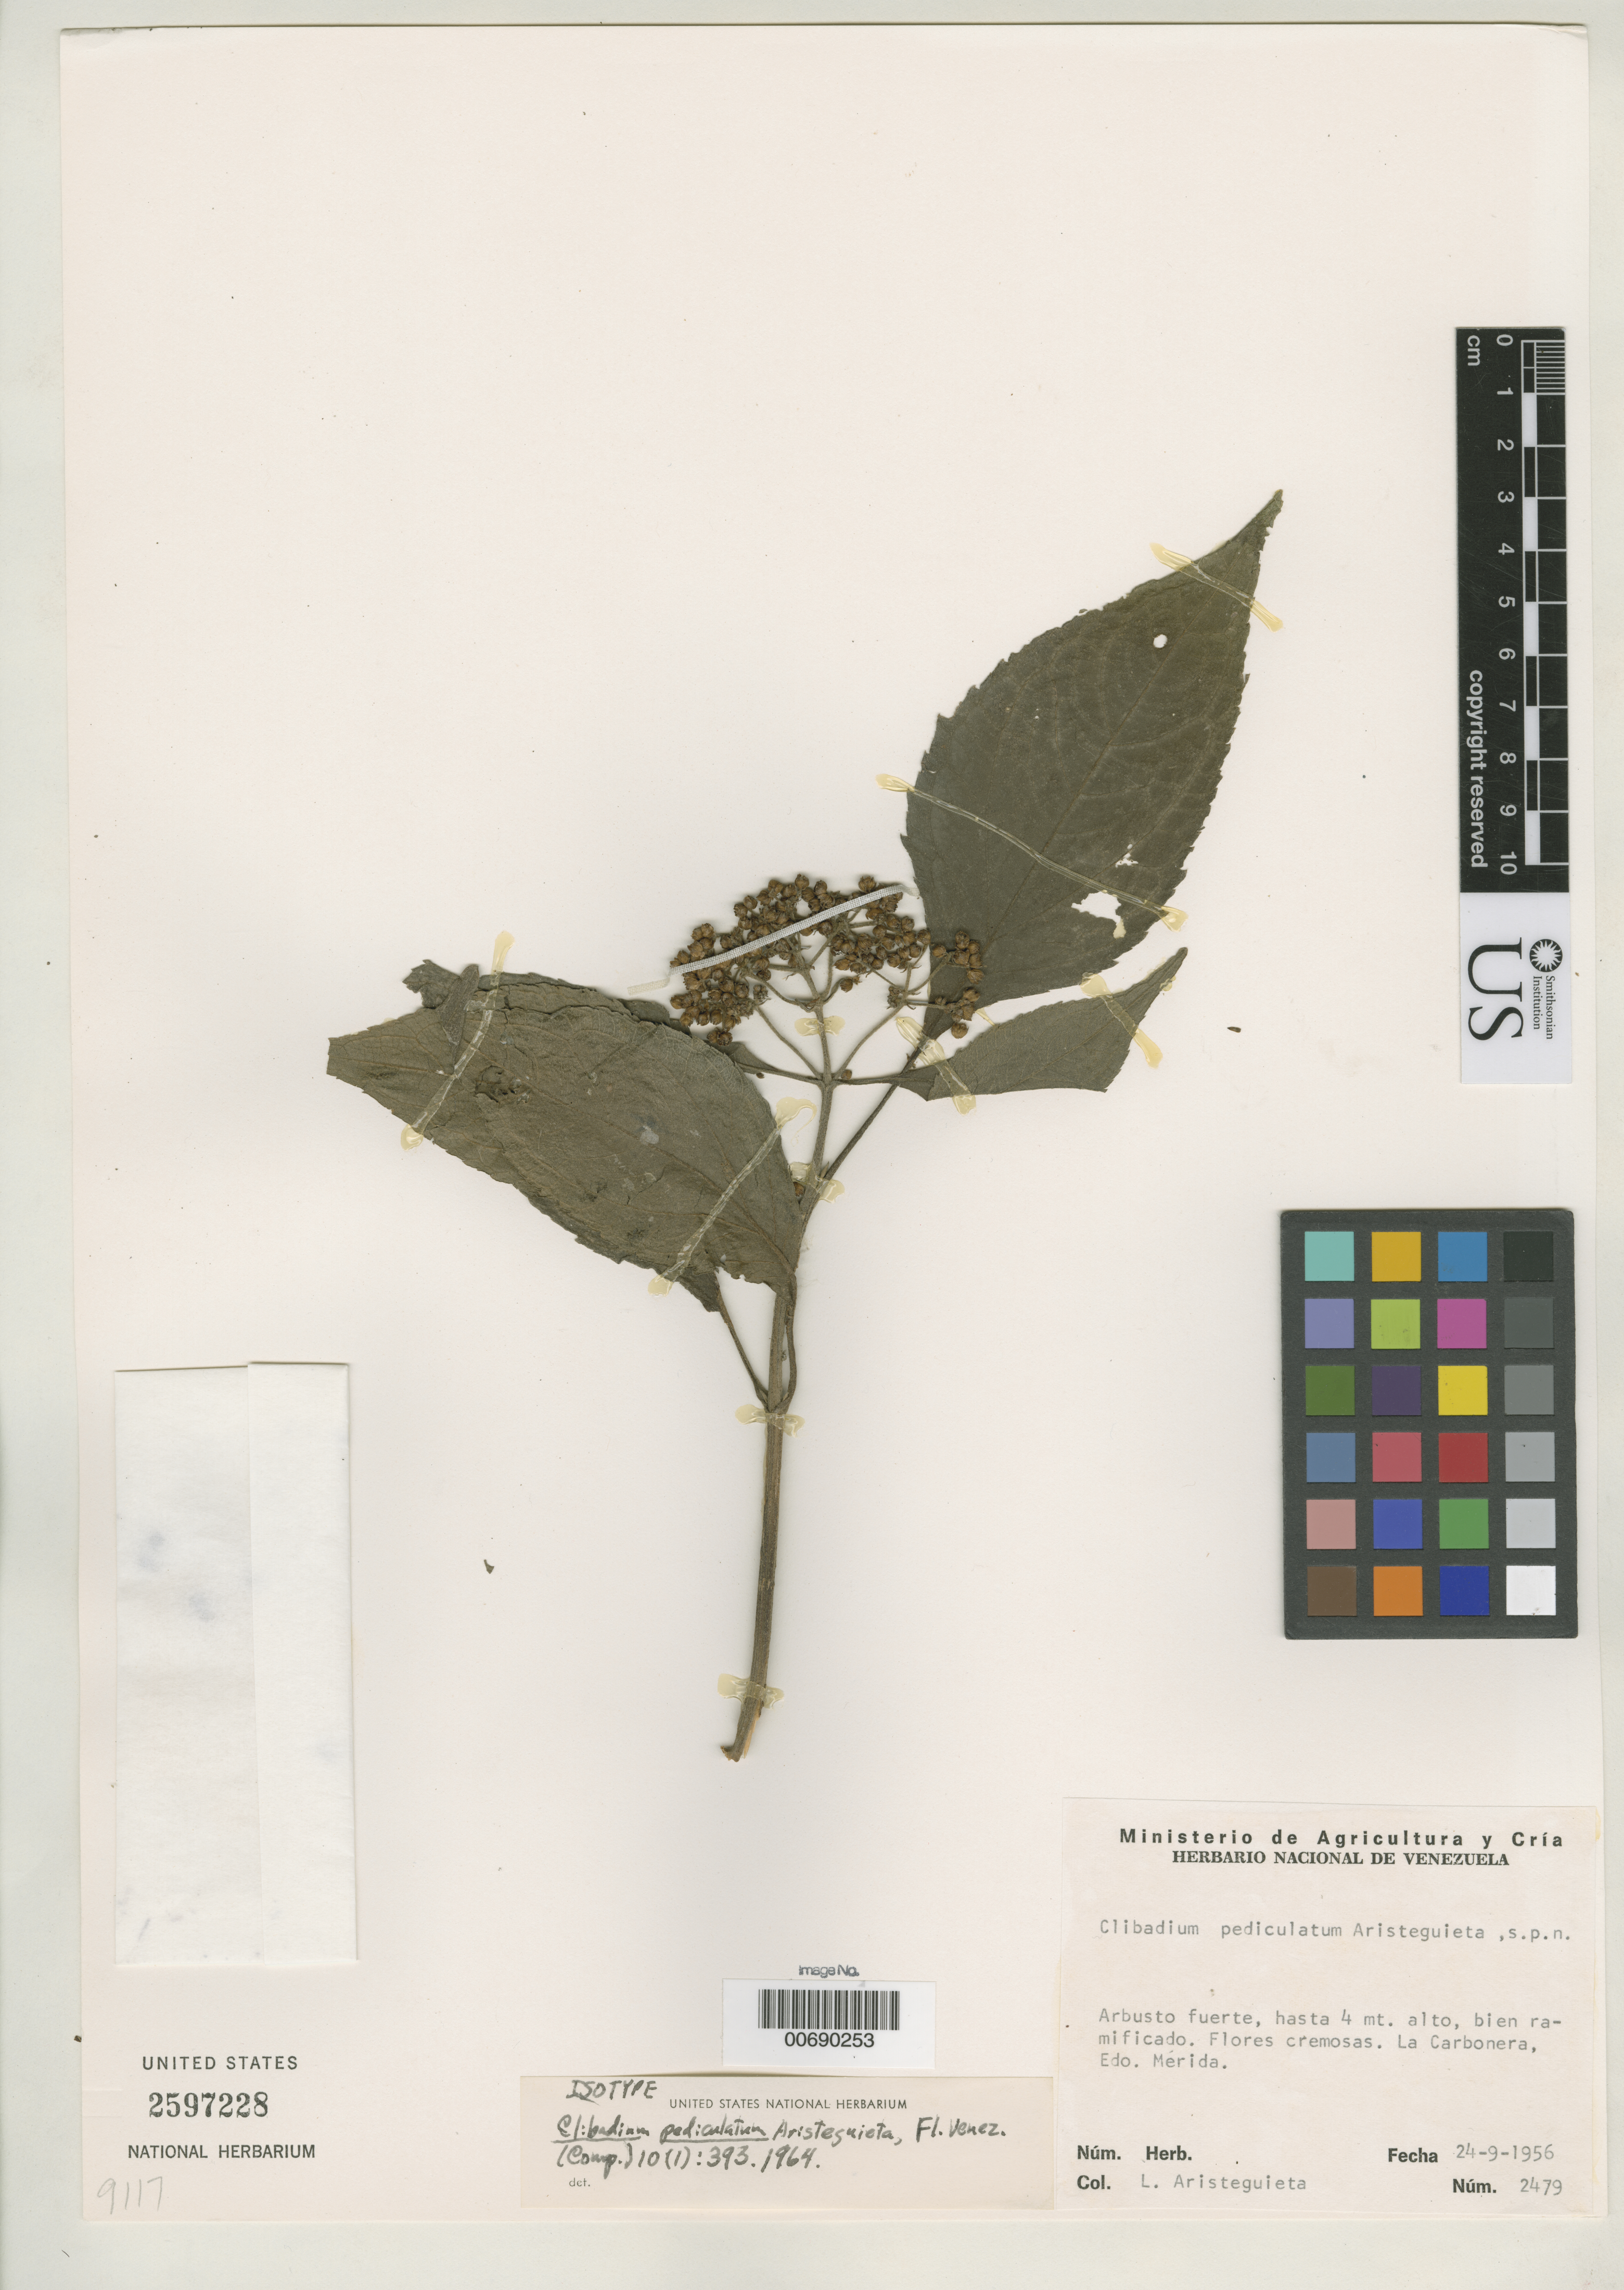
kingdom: Plantae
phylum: Tracheophyta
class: Magnoliopsida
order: Asterales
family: Asteraceae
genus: Clibadium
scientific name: Clibadium pediculatum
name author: Aristeg.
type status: Isotype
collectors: L. Aristeguieta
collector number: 2479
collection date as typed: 24 Sep 1956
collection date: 1956-09-24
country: Venezuela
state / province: Mérida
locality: La Carbonera.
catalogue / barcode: US 2597228